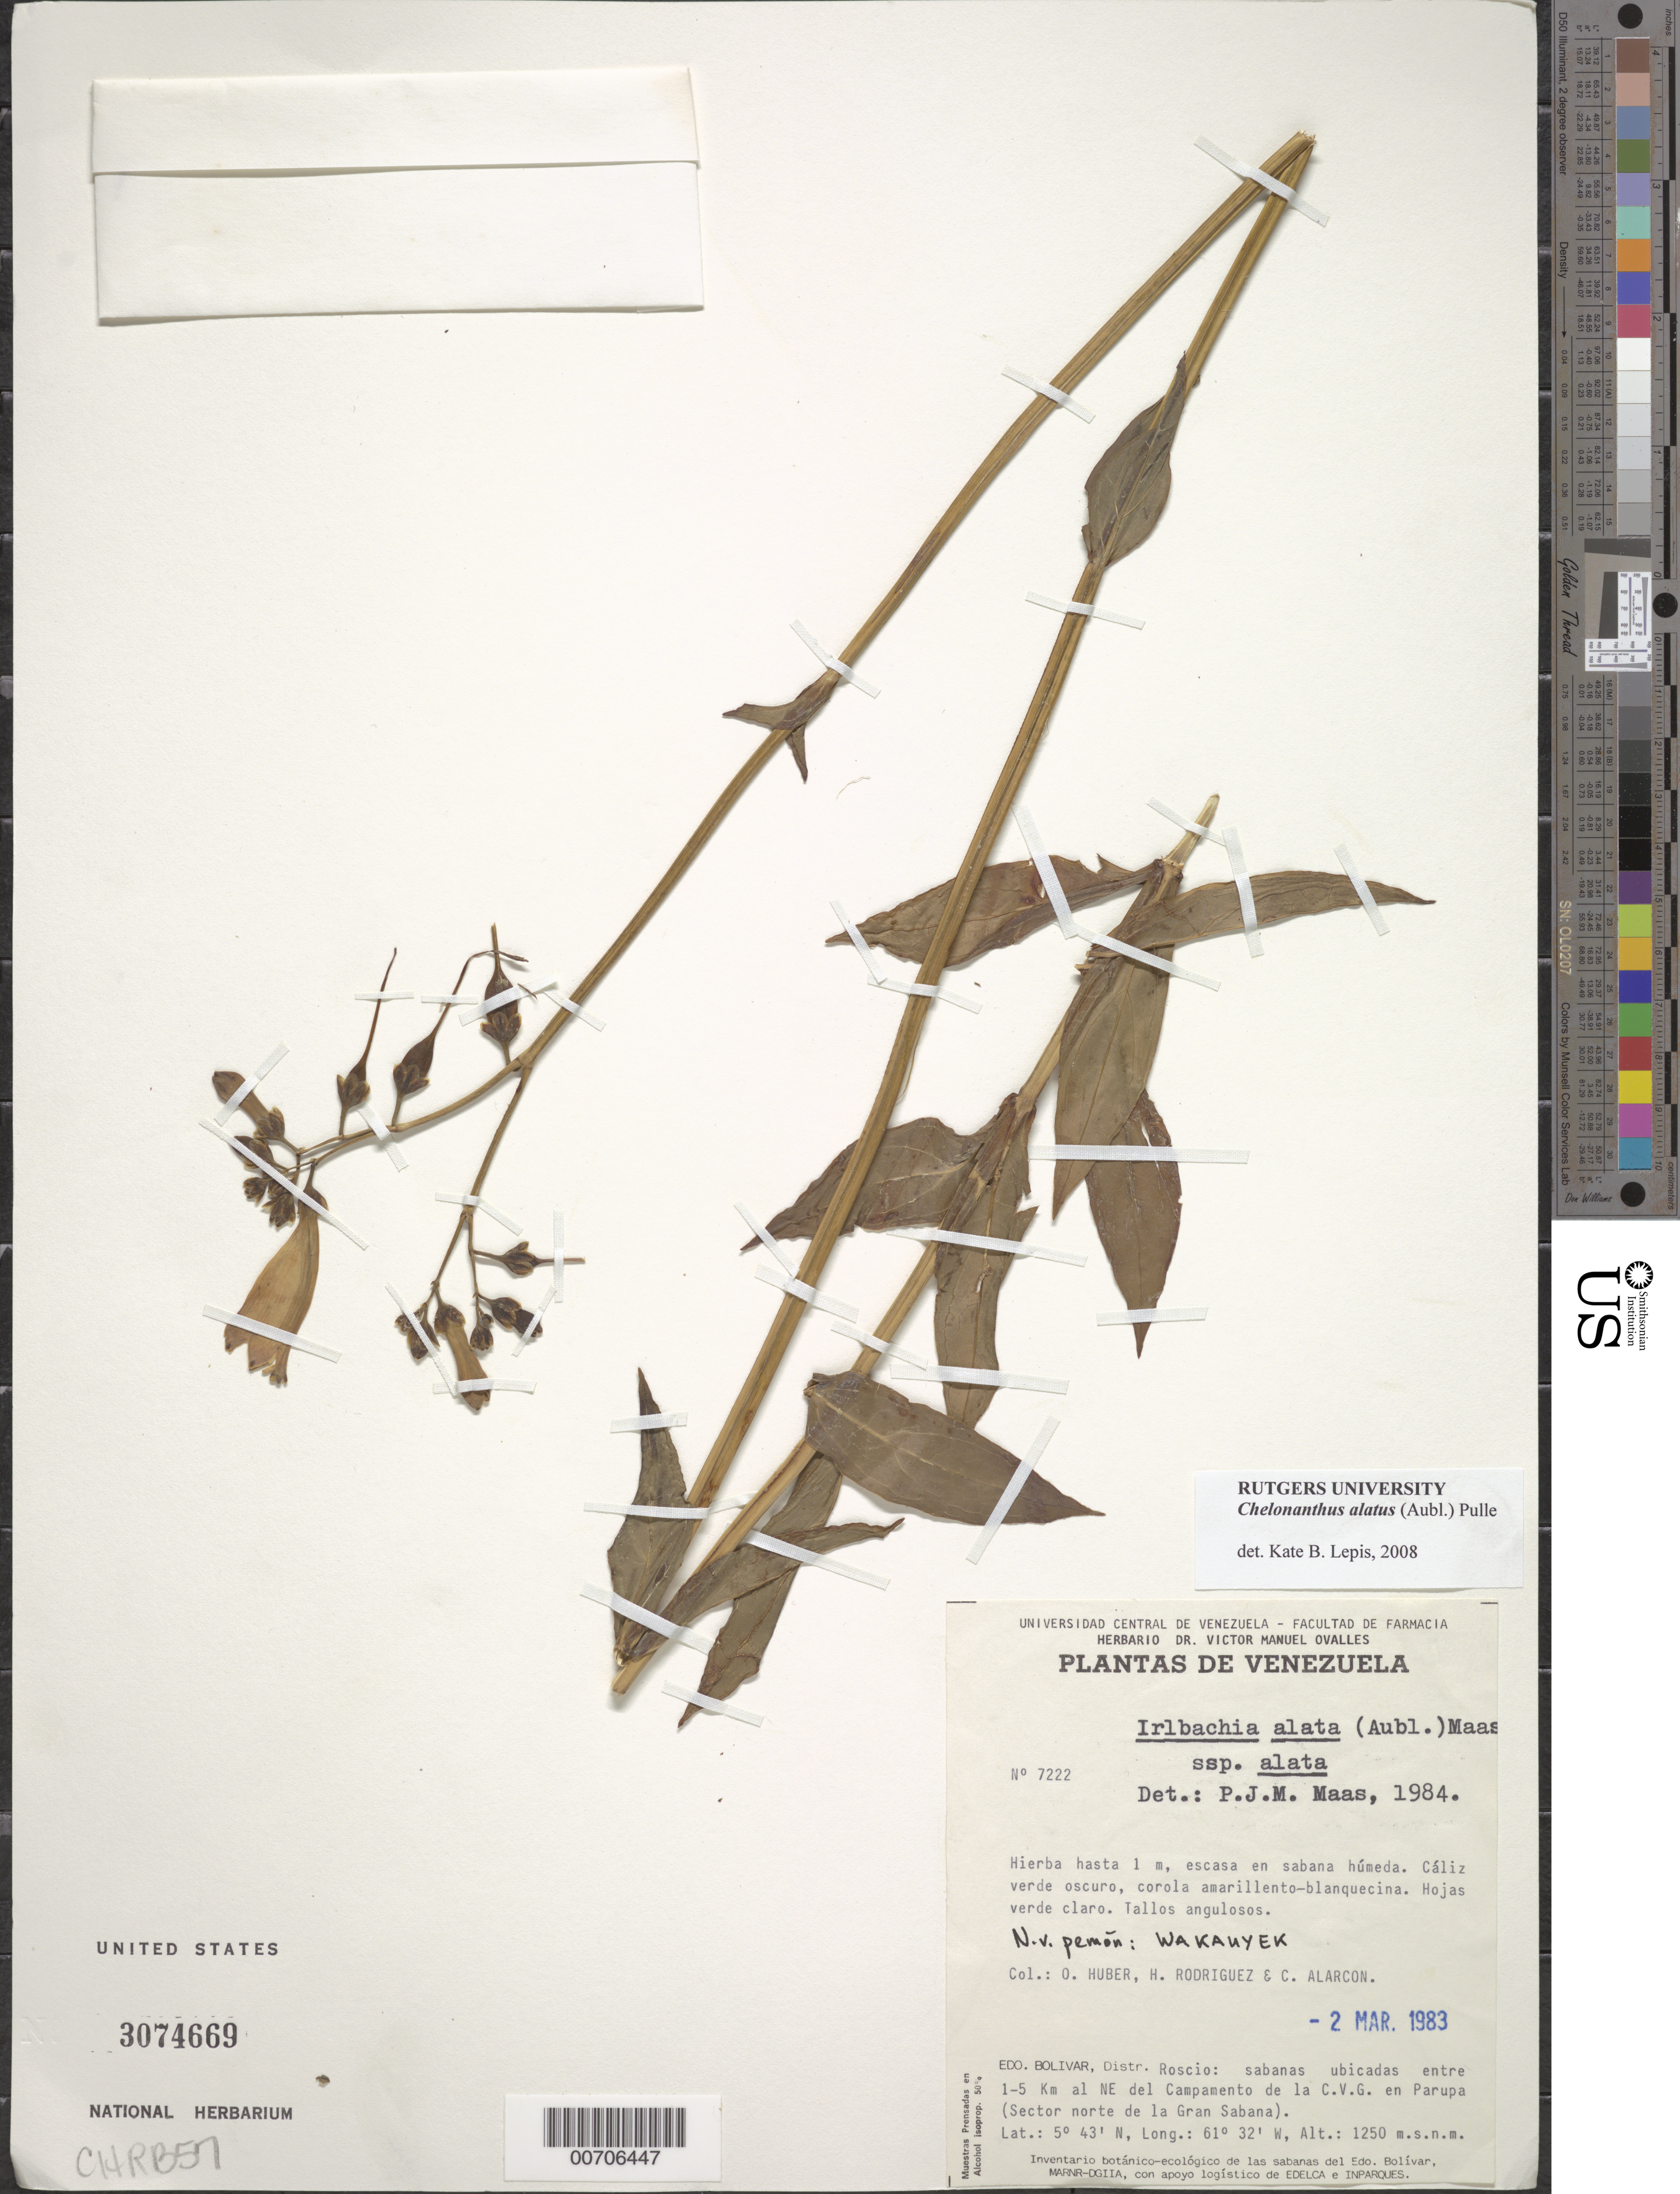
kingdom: Plantae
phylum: Tracheophyta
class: Magnoliopsida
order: Gentianales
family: Gentianaceae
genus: Chelonanthus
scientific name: Chelonanthus alatus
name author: (Aubl.) Pulle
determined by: Lepis, Kate B.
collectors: O. Huber, H. Rodriguez & C. Alarcon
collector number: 7222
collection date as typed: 2-Mar-83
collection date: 1983-03-02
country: Venezuela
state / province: Bolívar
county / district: Roscio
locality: Campamento de la C.V.G. en Parupa, 1-5 km NE (sector norte de la Gran Sabana)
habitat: Wet savanna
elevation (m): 1250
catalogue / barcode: US 3074669